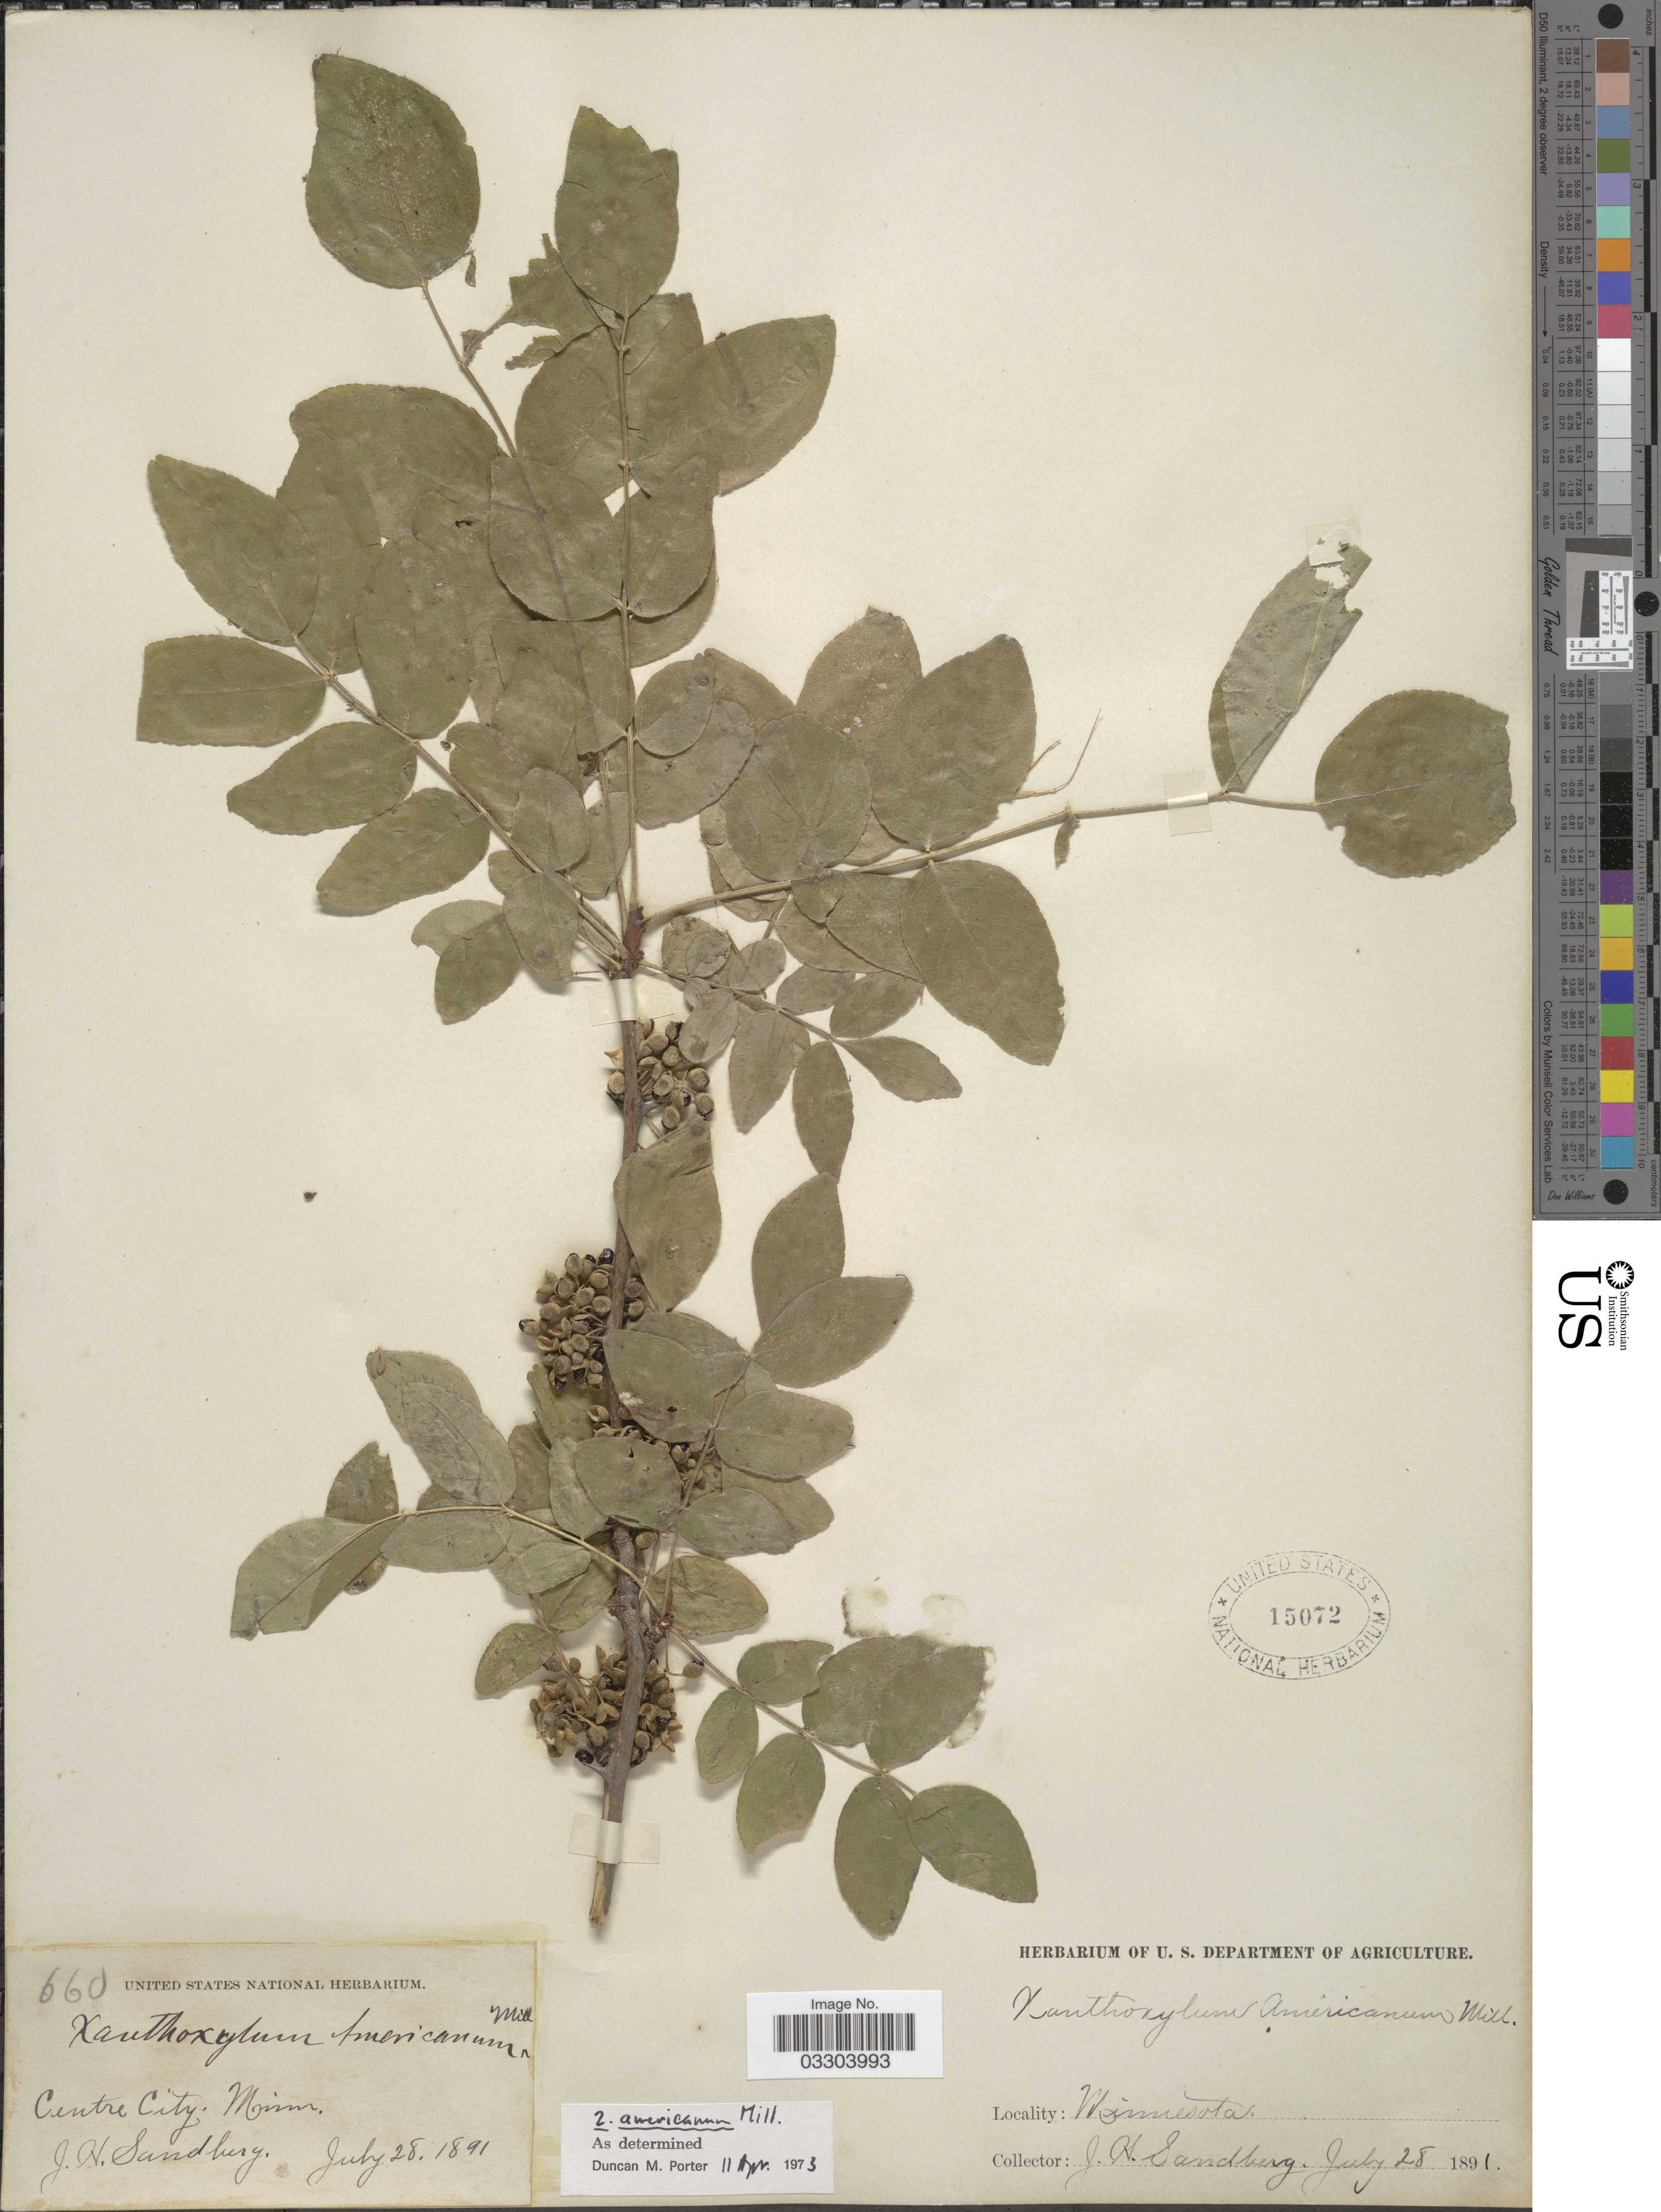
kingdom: Plantae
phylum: Tracheophyta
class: Magnoliopsida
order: Sapindales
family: Rutaceae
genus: Zanthoxylum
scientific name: Zanthoxylum americanum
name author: Mill.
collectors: J. H. Sandberg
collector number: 660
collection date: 1891-07-28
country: United States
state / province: Minnesota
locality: Centre City.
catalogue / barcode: US 15072